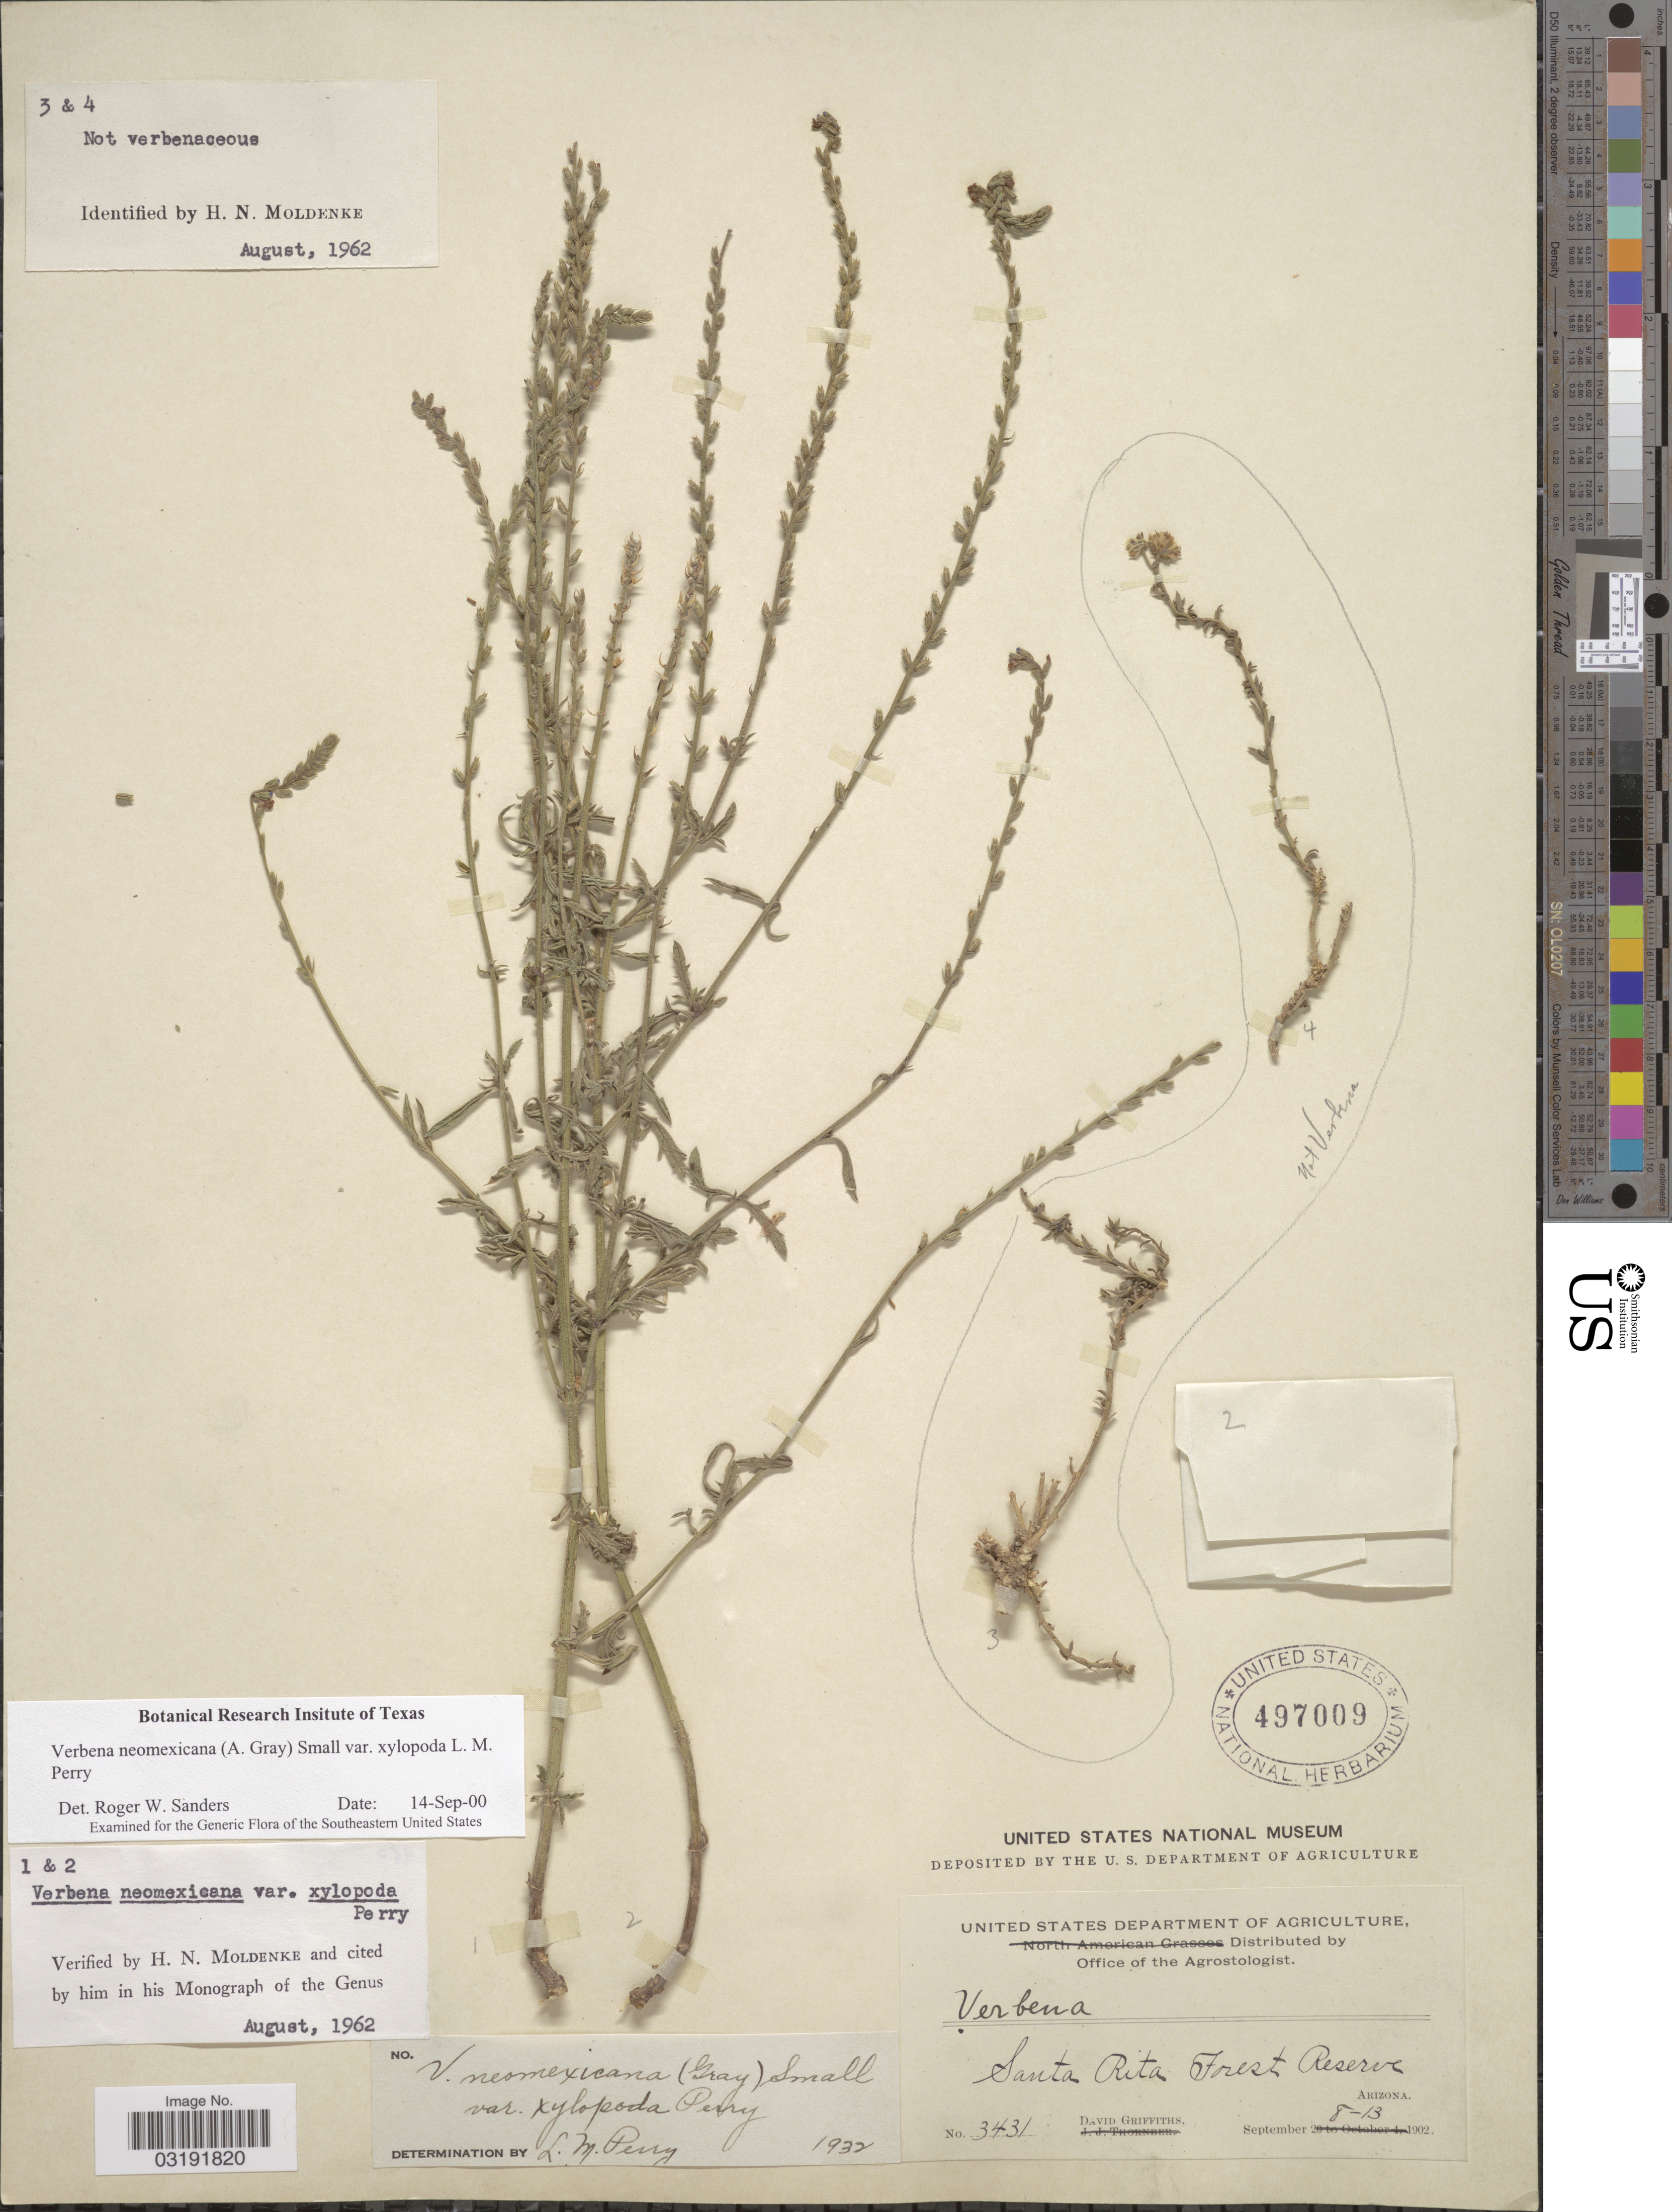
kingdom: Plantae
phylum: Tracheophyta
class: Magnoliopsida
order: Lamiales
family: Verbenaceae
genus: Verbena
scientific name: Verbena neomexicana var. xylopoda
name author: L.M. Perry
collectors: D. Griffiths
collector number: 3431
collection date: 1902-09-08/1902-09-13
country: United States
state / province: Arizona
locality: Santa Rita Forest Reserve.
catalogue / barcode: US 497009